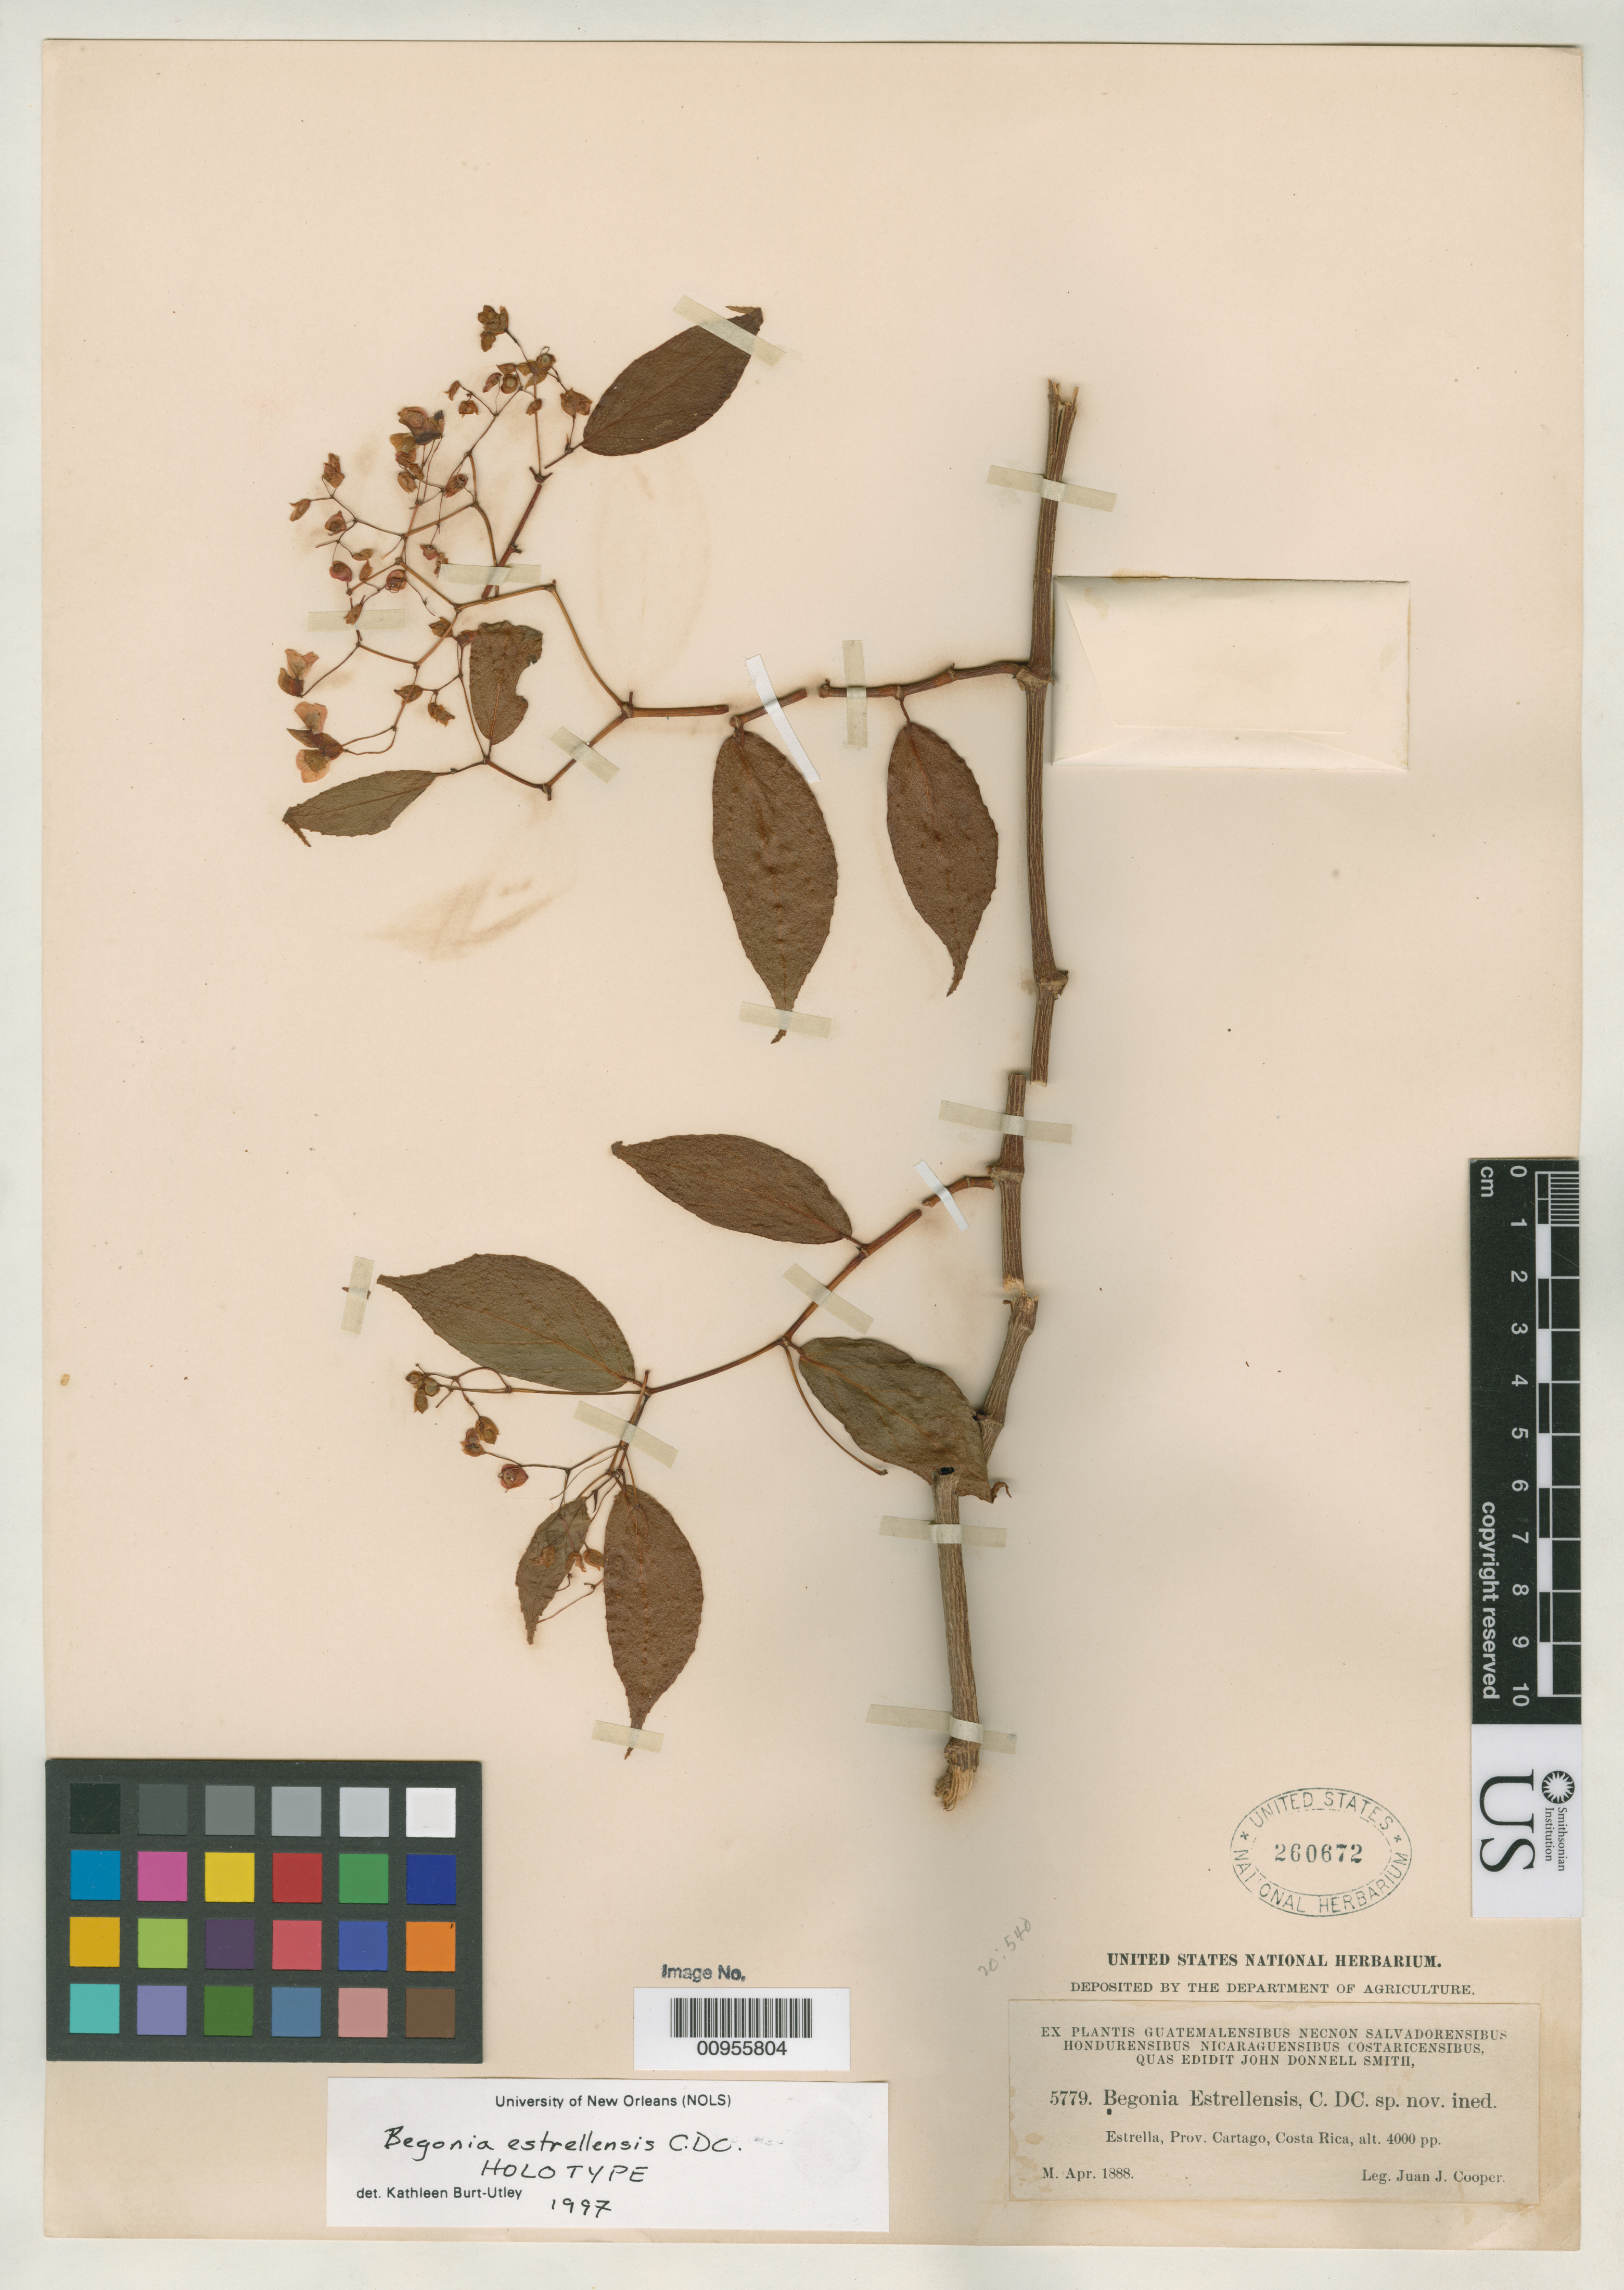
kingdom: Plantae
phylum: Tracheophyta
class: Magnoliopsida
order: Cucurbitales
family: Begoniaceae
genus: Begonia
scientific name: Begonia estrellensis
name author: C. DC. ex Donn. Sm.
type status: Type Collection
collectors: J. J. Cooper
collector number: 5779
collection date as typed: Apr 1888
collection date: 1888-04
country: Costa Rica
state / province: Cartago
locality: Estrella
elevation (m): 1341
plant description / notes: Validating author usually considered C. DC. [in Donn. Sm.] but possibly to be cited as C. DC. ex Donn. Sm. Unclear whether holotypes of names in this publication are deposited at G or US; this sheet previously recorded as isotype, annotated as holotype by K. Burt-Utley (1997). Another US sheet (USNH 1336769), ex herb. John Donnell Smith, is more likely to be the holotype [if there is one]. Note that another sheet (USNH 1336770) was also apparently received from the John Donnell Smith herbarium, but does not bear the embossed stamp as these specimens usually do.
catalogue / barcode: US 260672